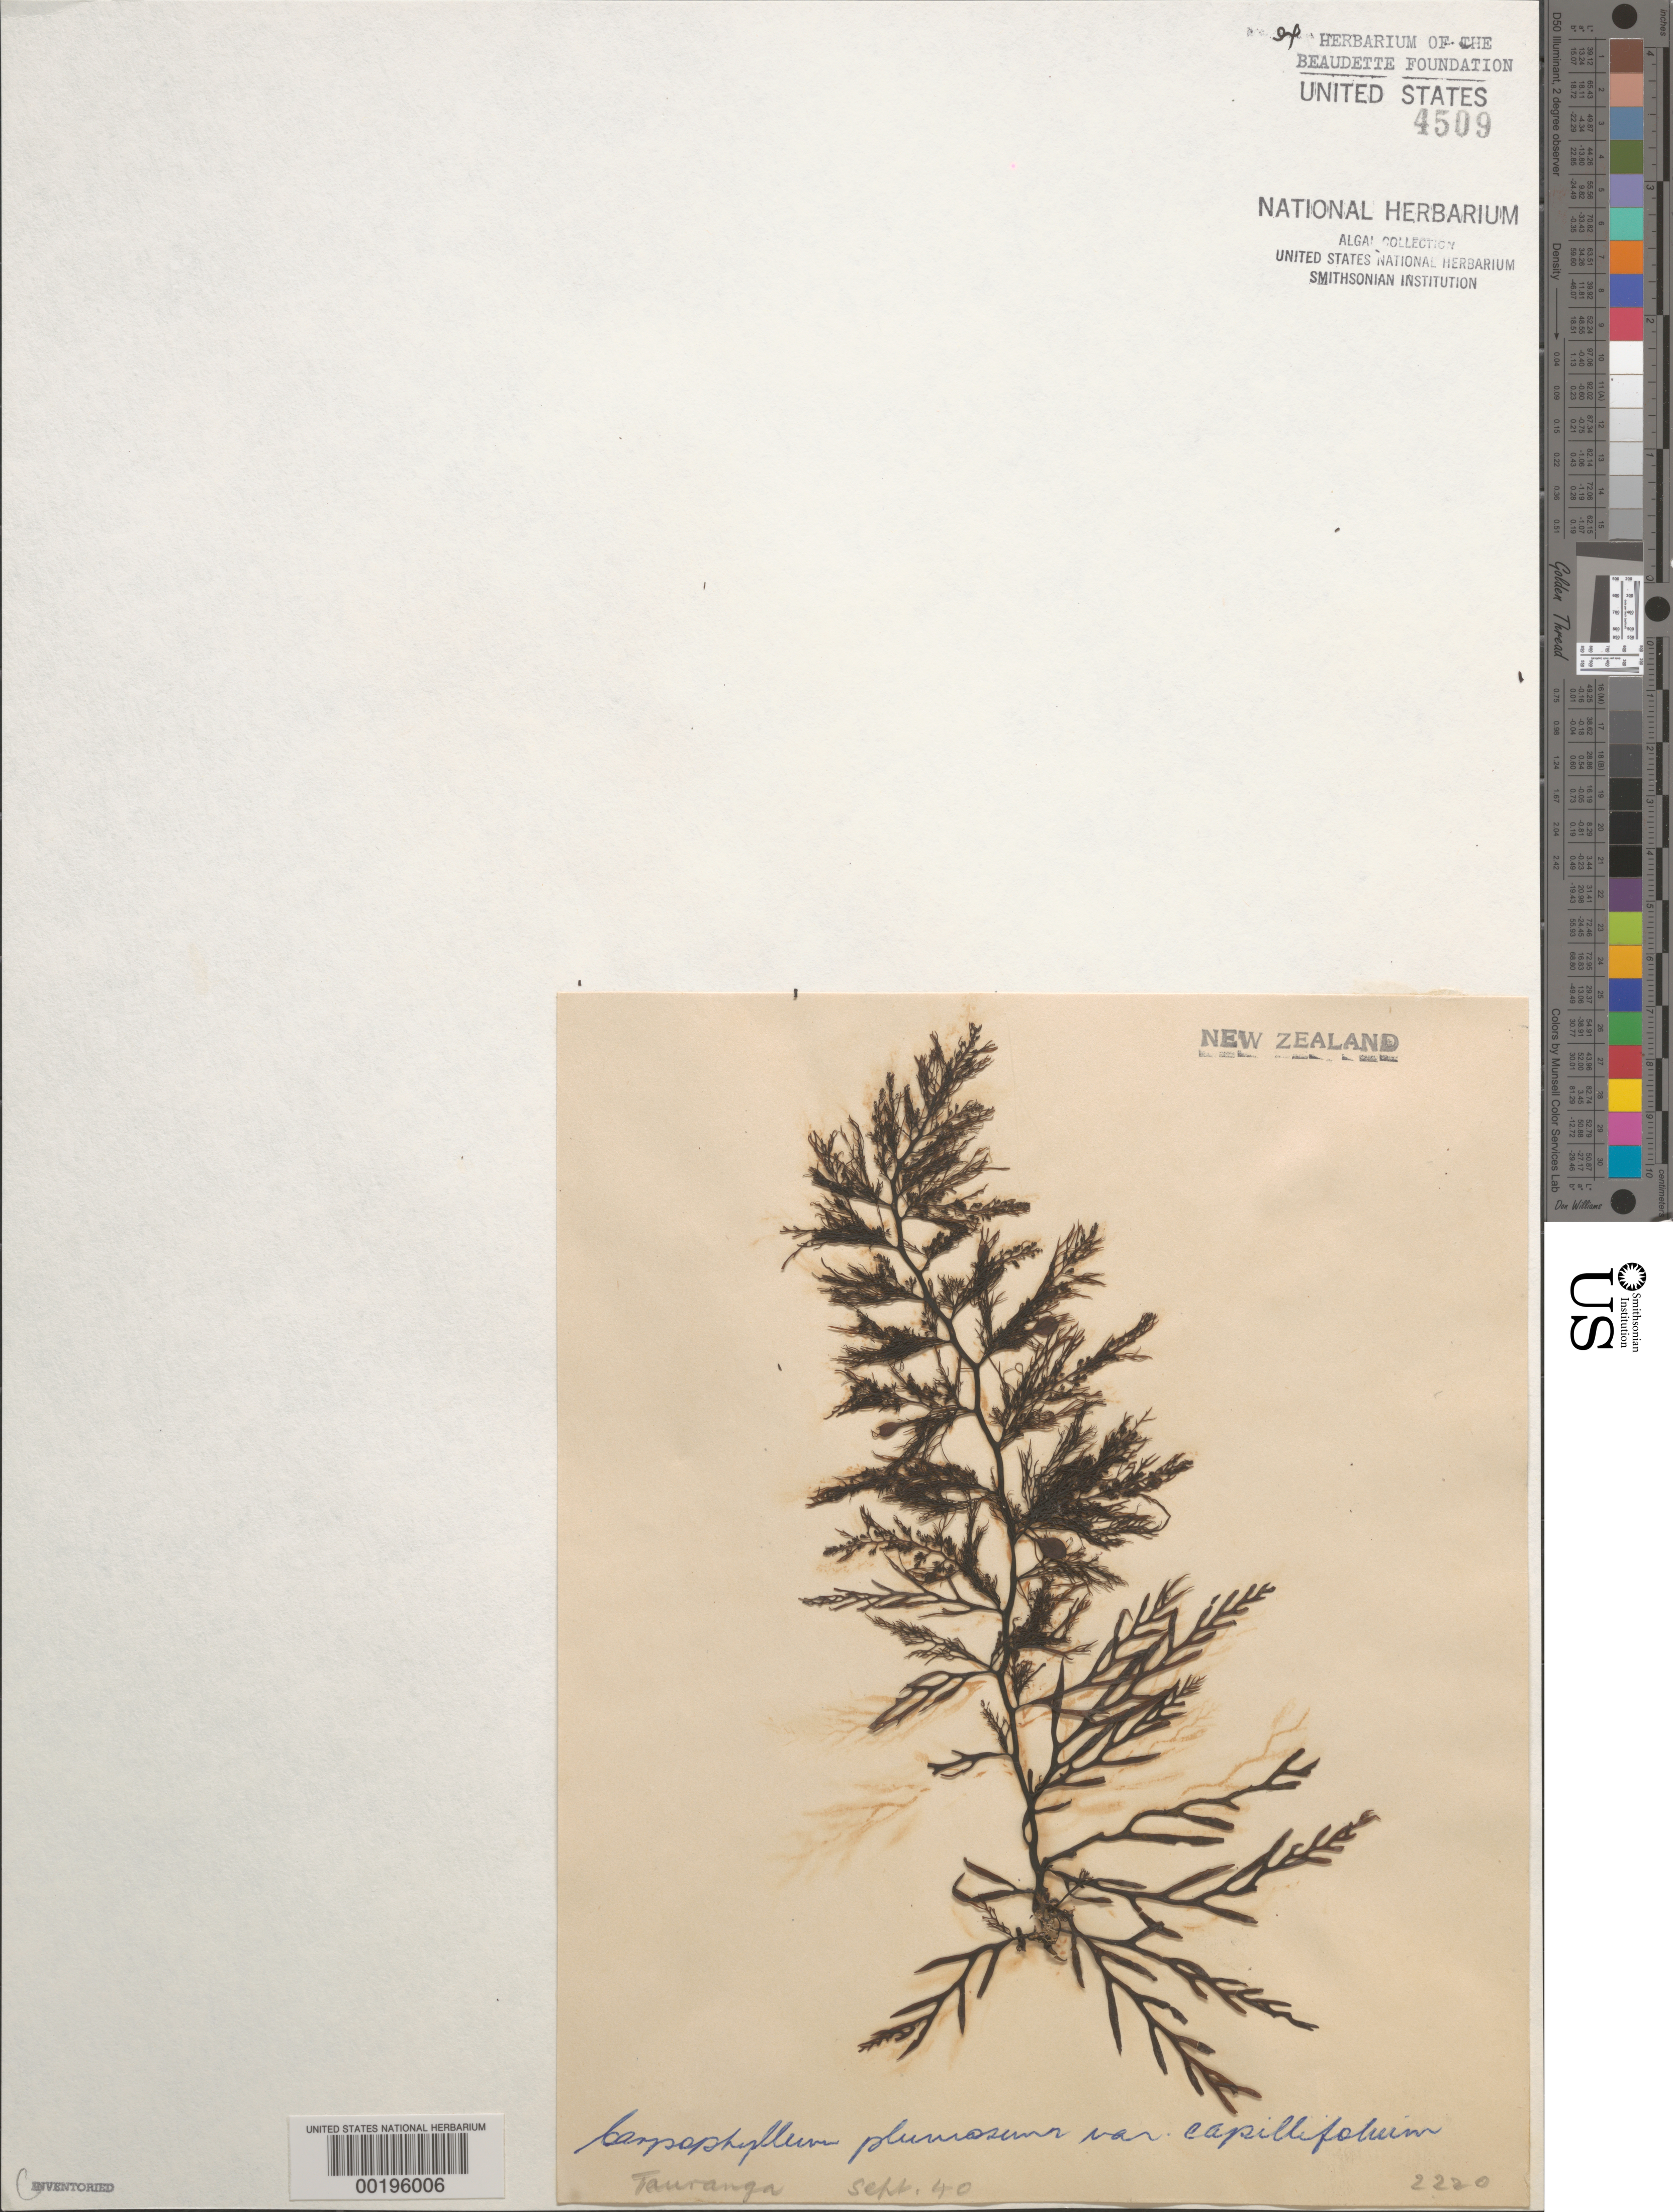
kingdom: Chromista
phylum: Ochrophyta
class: Phaeophyceae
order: Fucales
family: Sargassaceae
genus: Carpophyllum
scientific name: Carpophyllum plumosum var. capillifolium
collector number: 2220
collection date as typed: Sep 1940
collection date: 1940-09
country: New Zealand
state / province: Bay of Plenty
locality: Tauranga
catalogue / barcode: US 4509